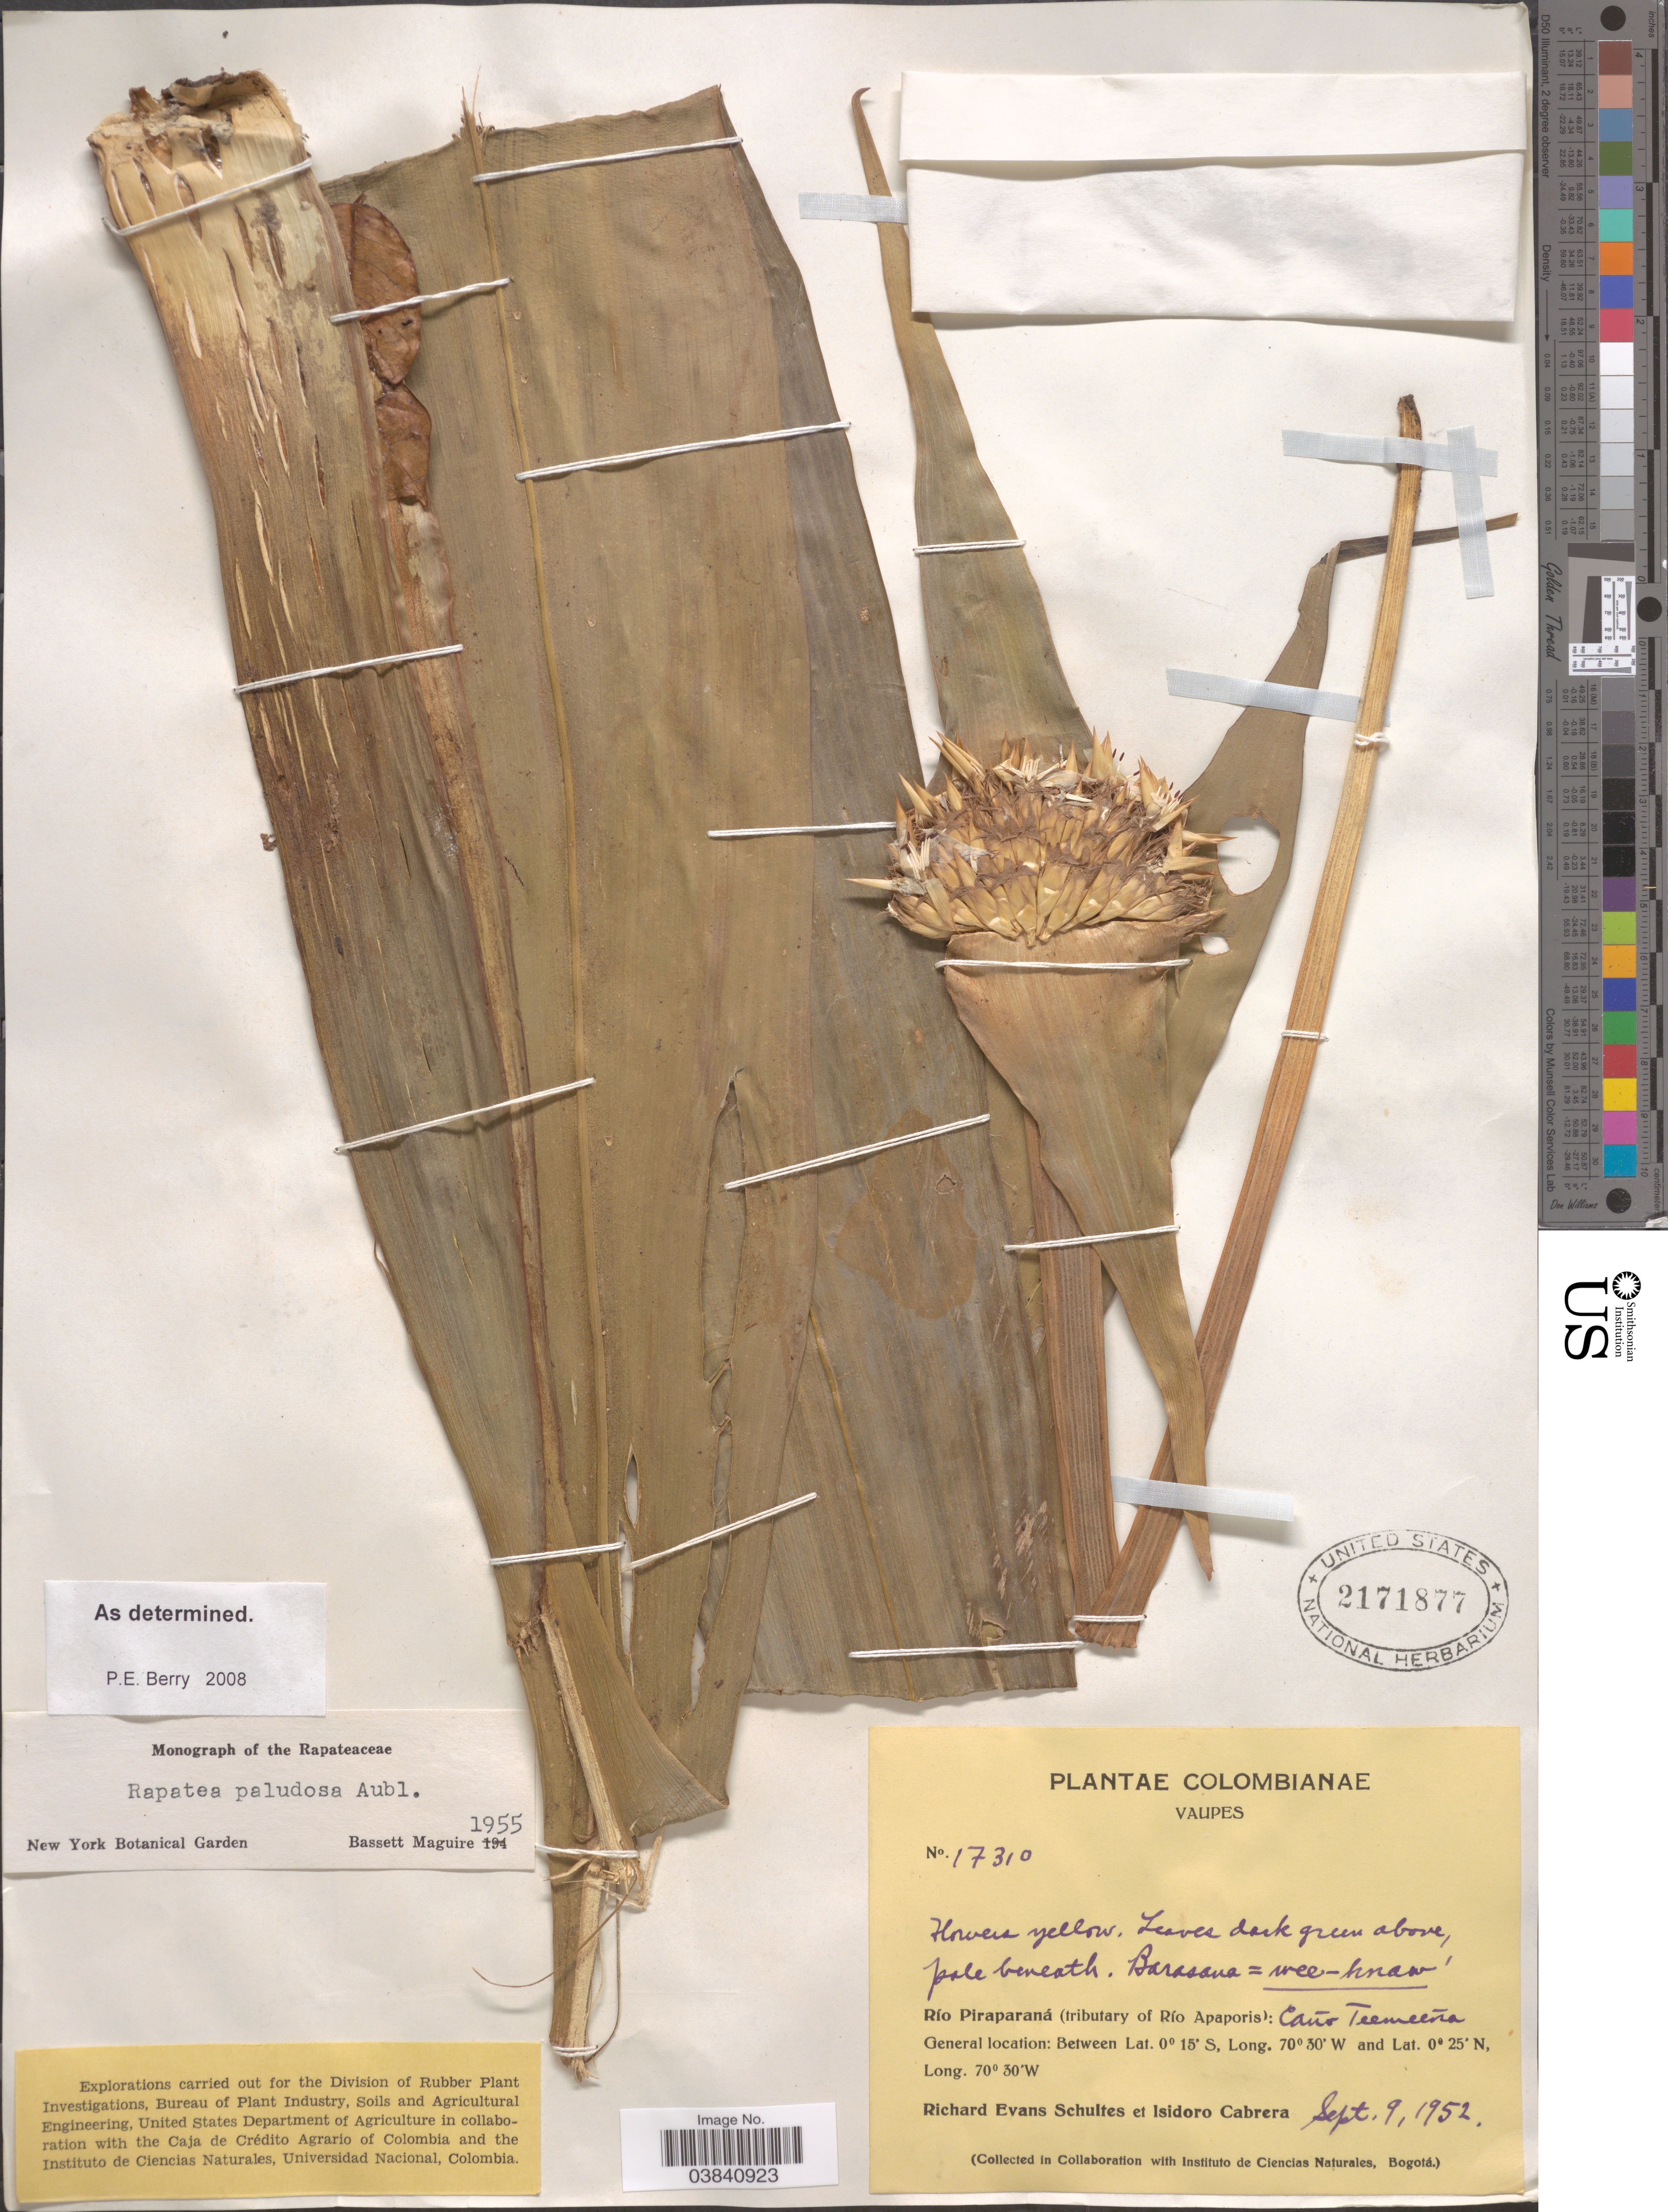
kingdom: Plantae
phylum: Tracheophyta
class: Liliopsida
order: Poales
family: Rapateaceae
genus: Rapatea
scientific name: Rapatea paludosa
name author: Aubl.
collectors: R. E. Schultes & I. Cabrera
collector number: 17310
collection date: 1952-09-09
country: Colombia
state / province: Vaupés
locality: Río Piraparaná (tributary of Río Apaporis). Caño Teemeeña.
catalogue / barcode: US 2171877